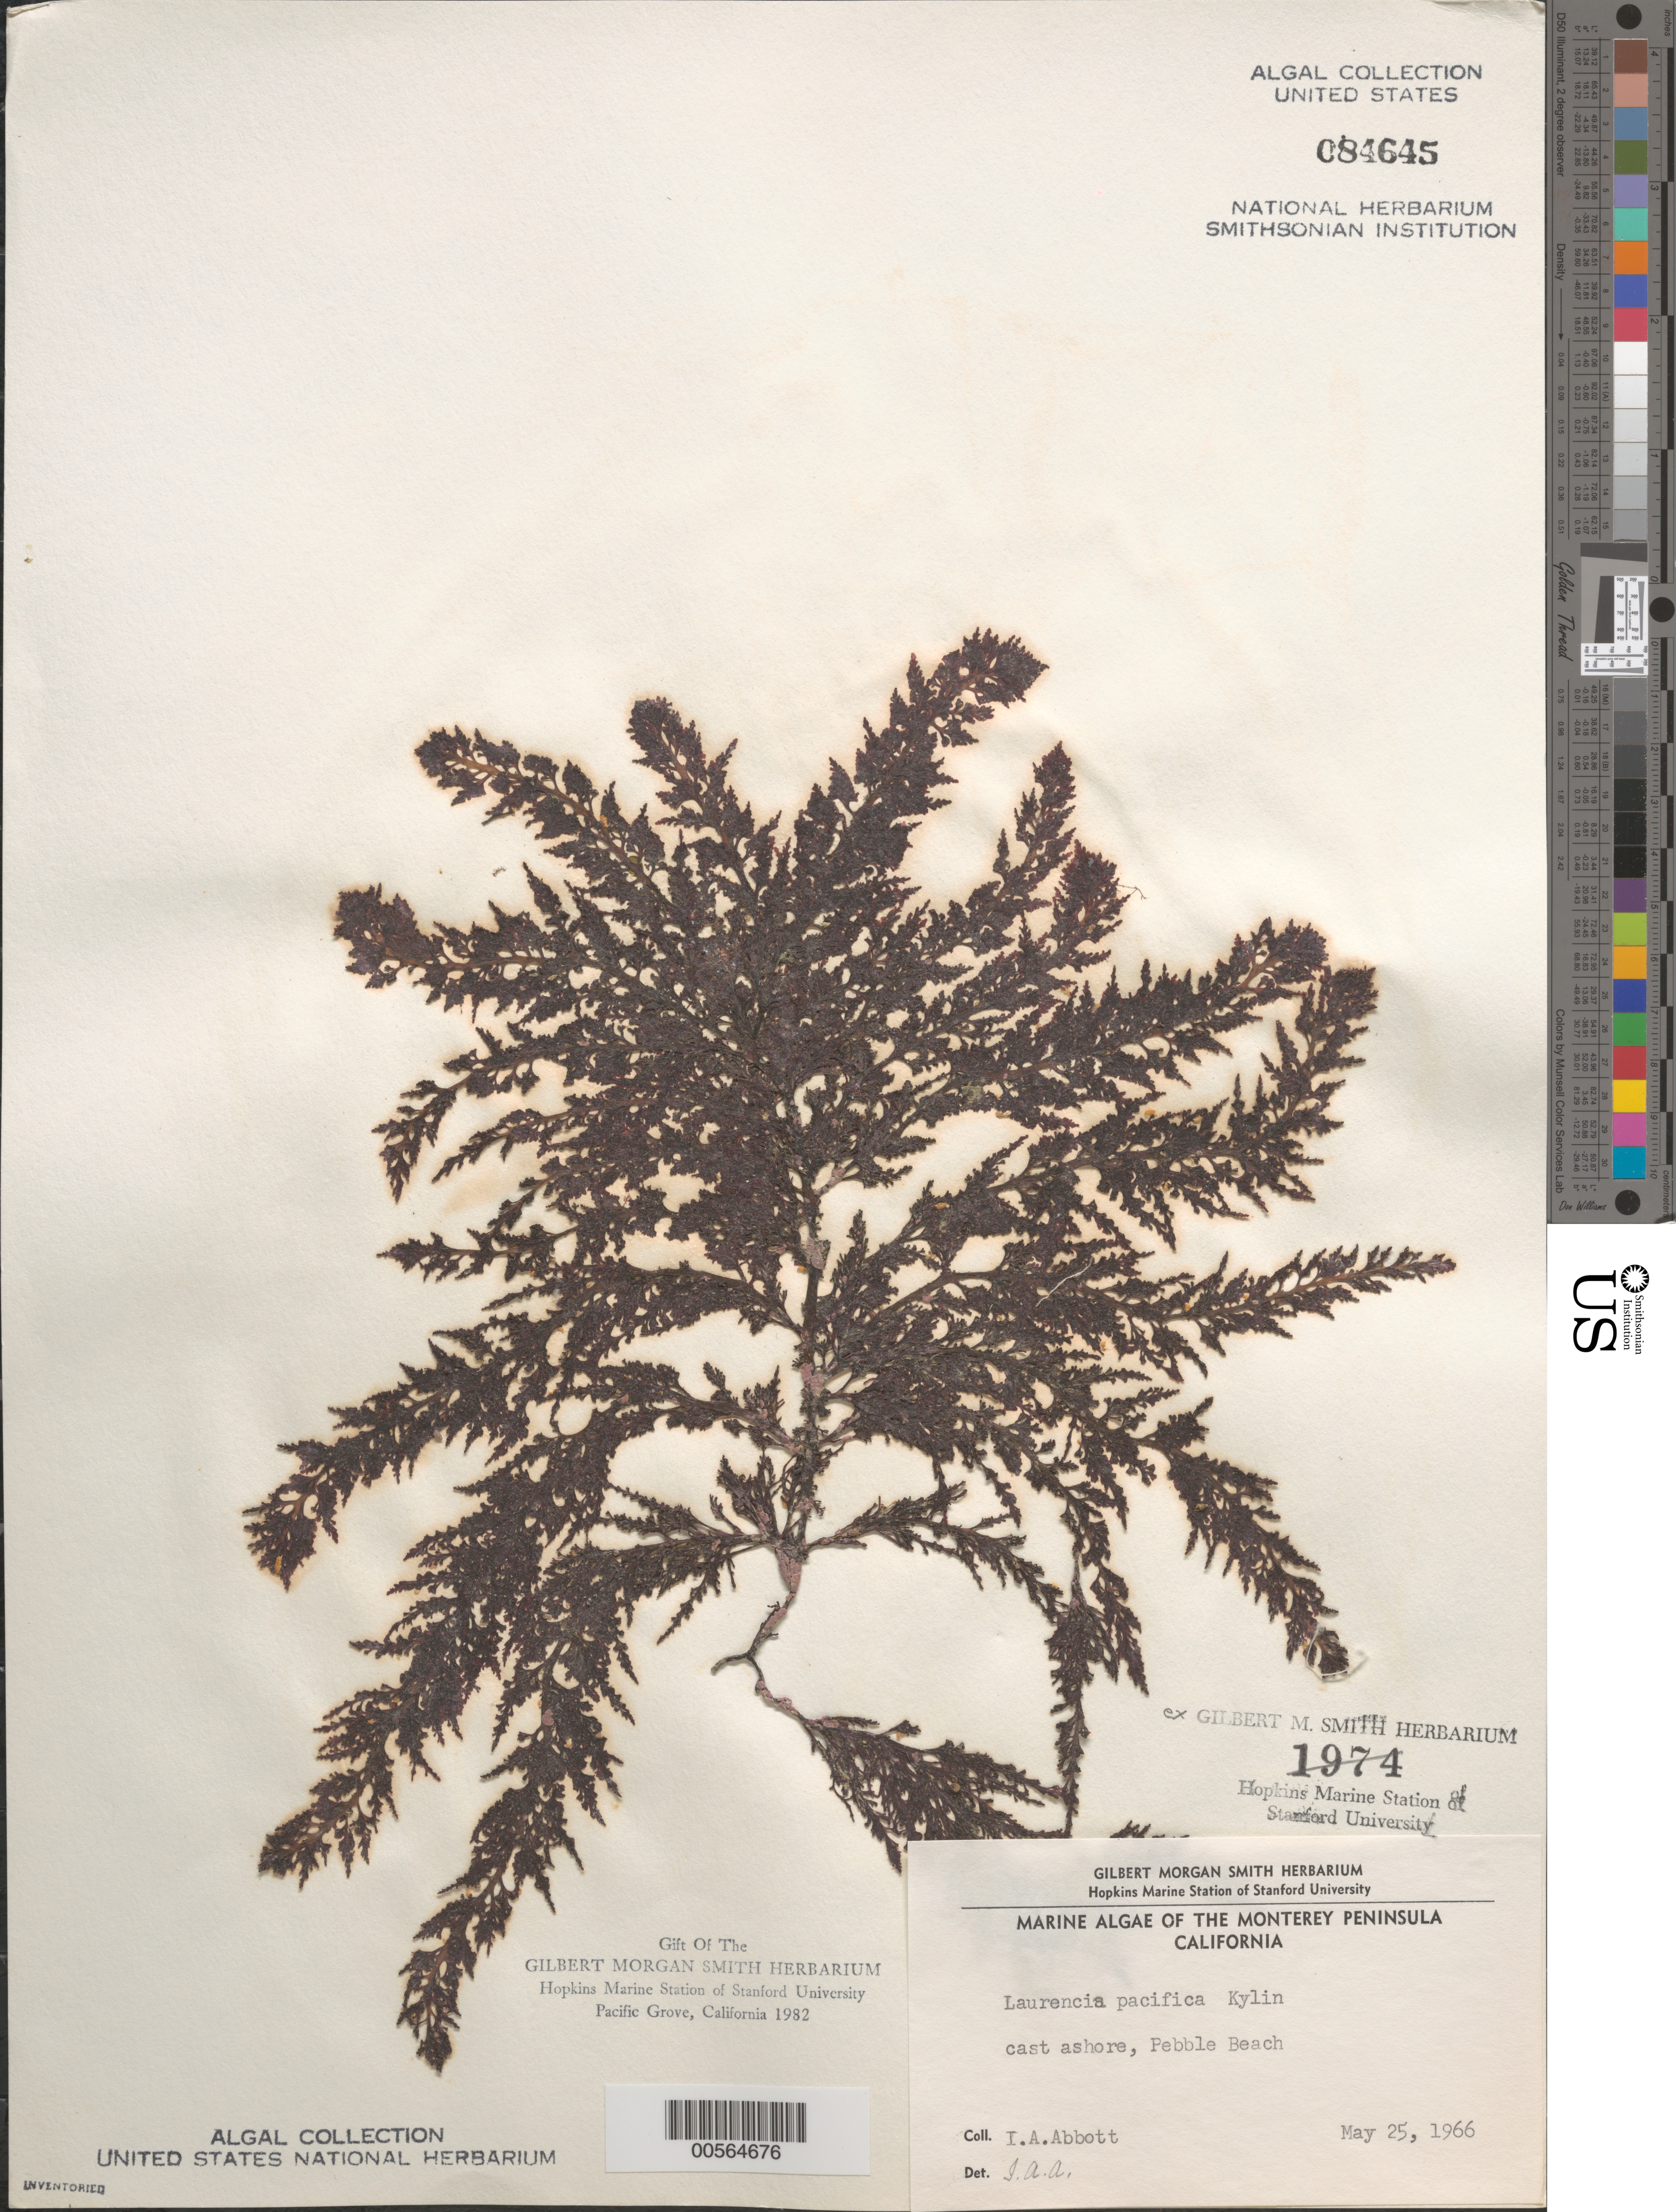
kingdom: Plantae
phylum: Rhodophyta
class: Florideophyceae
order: Ceramiales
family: Rhodomelaceae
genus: Laurencia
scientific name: Laurencia pacifica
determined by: Abbott, Isabella A.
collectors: I. A. Abbott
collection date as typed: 25 May 1966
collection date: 1966-05-25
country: United States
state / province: California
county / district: Monterey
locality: Pebble Beach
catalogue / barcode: US 84645